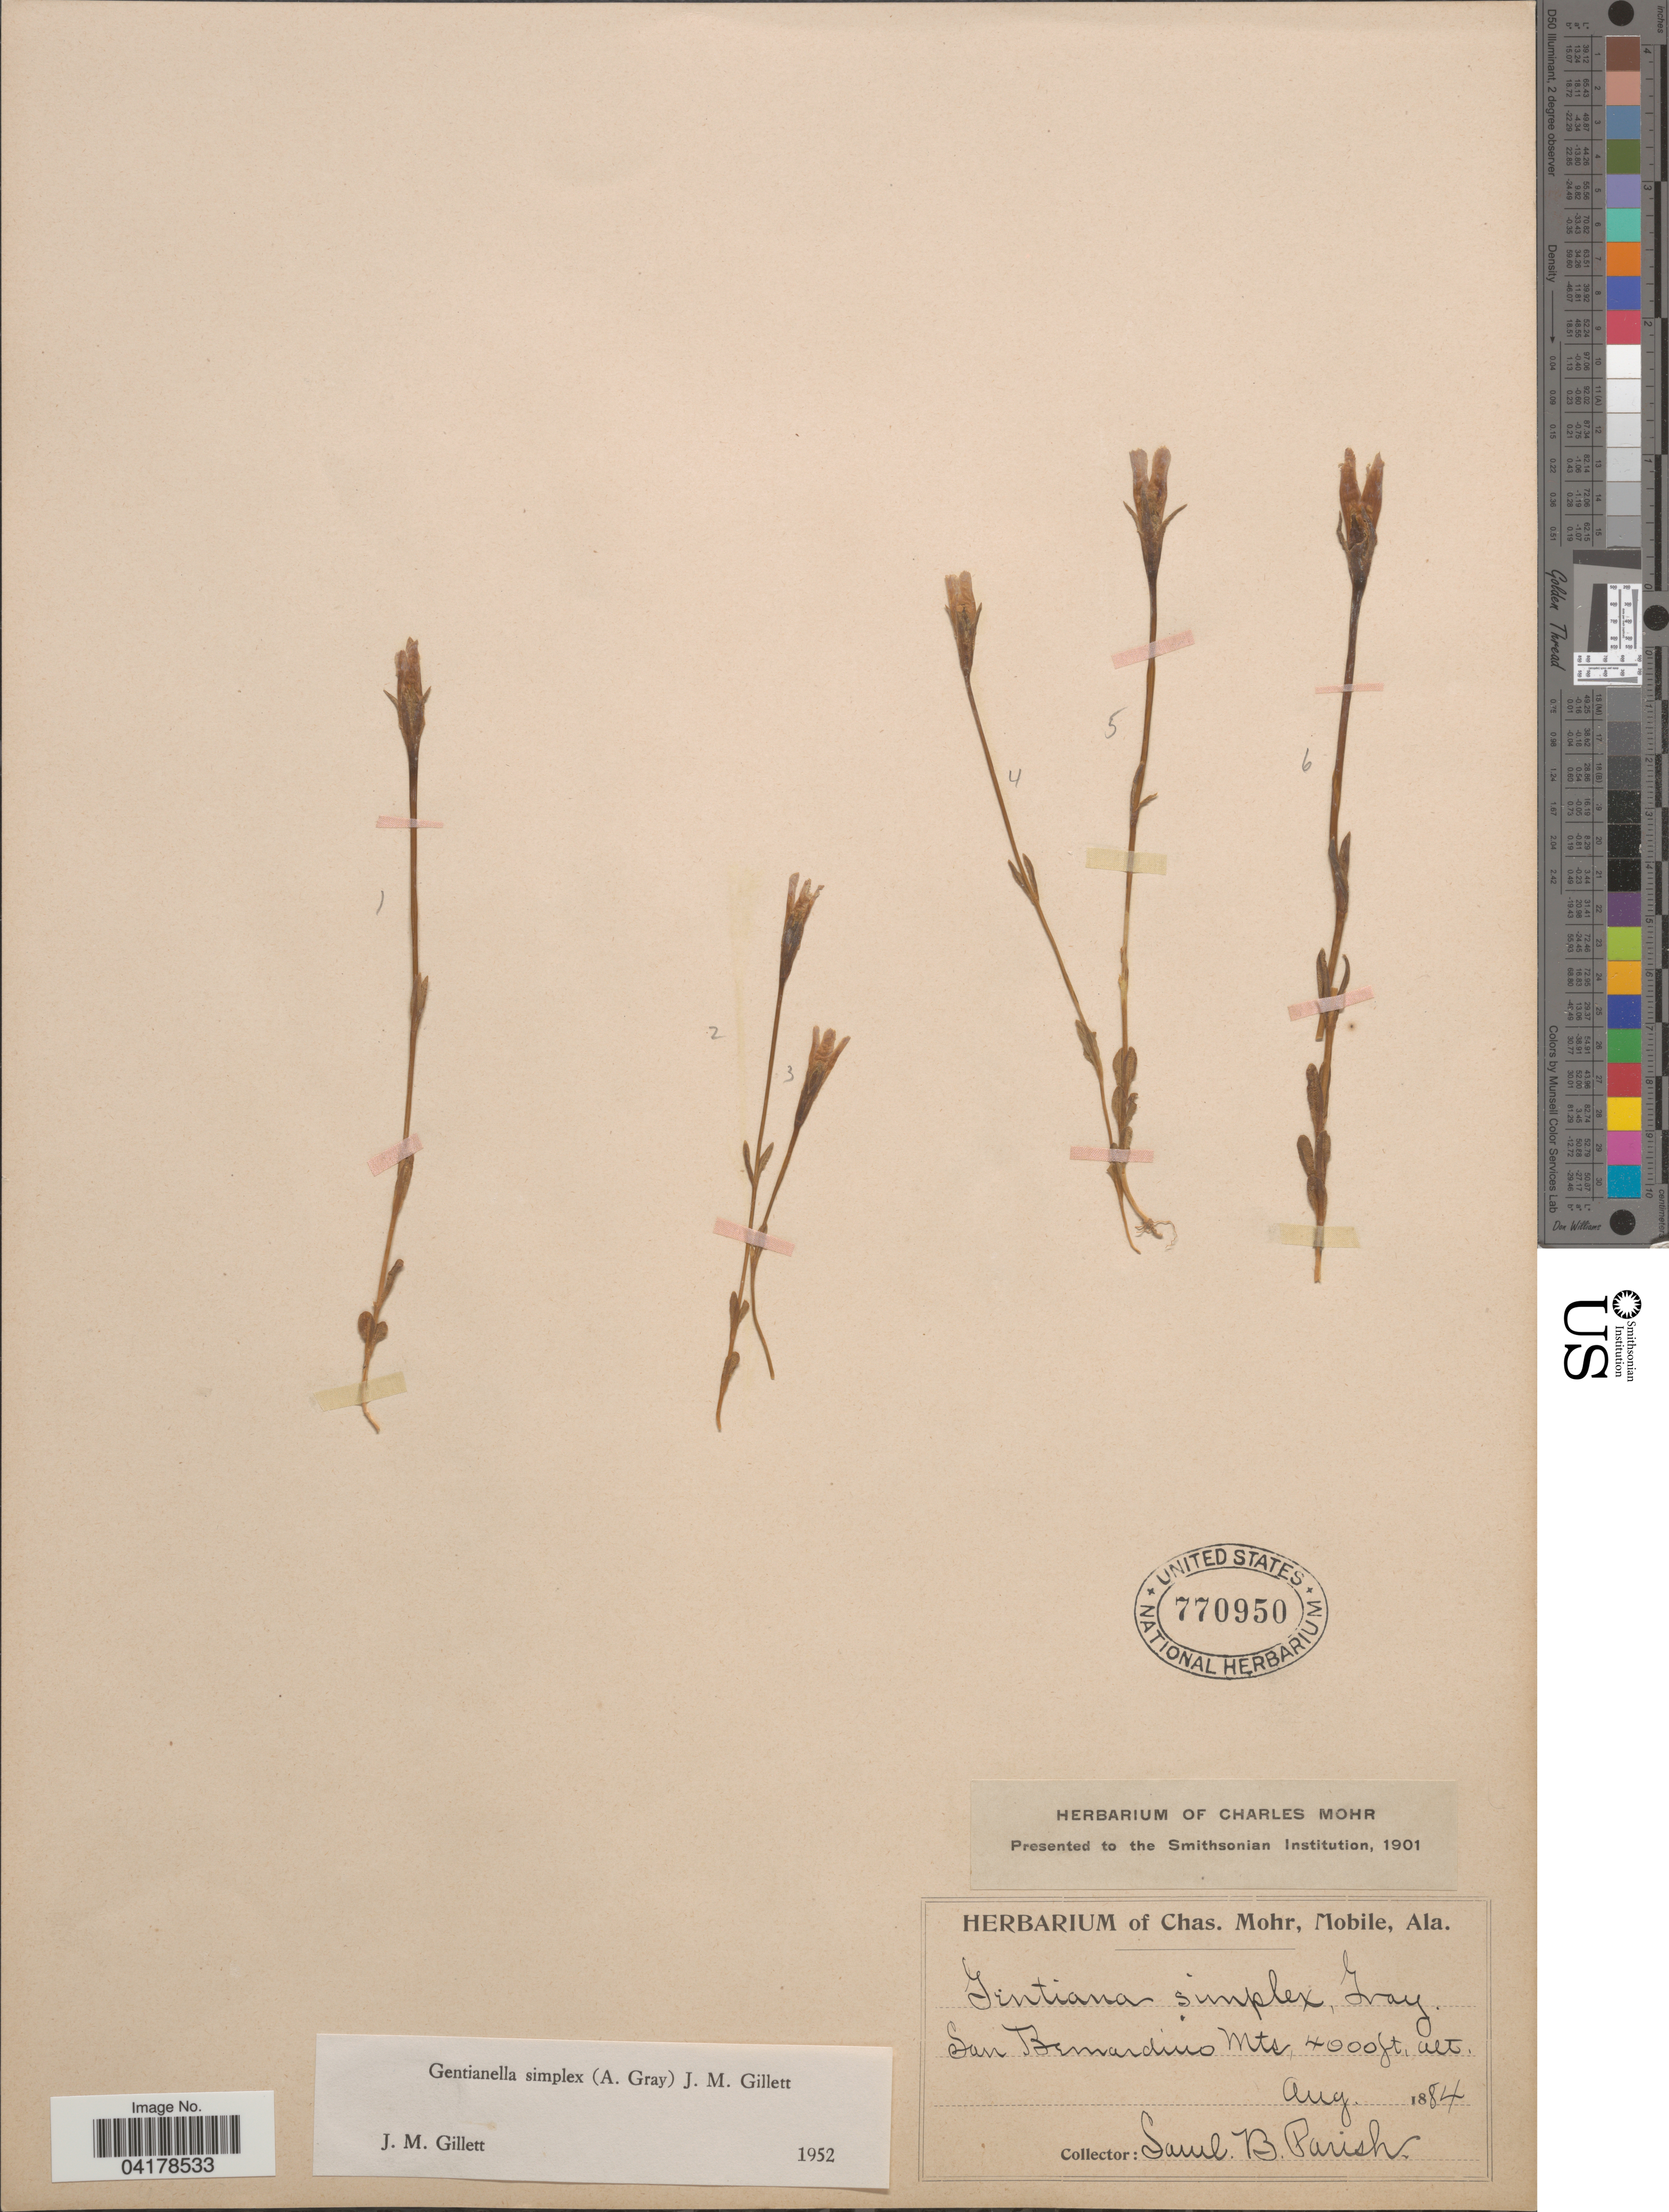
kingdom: Plantae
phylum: Tracheophyta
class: Magnoliopsida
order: Gentianales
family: Gentianaceae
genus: Gentianella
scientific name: Gentianella simplex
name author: (A. Gray) J.M. Gillett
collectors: S. B. Parish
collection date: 1884-08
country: United States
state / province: Alabama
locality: San Bernardino Mts.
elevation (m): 1219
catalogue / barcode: US 770950